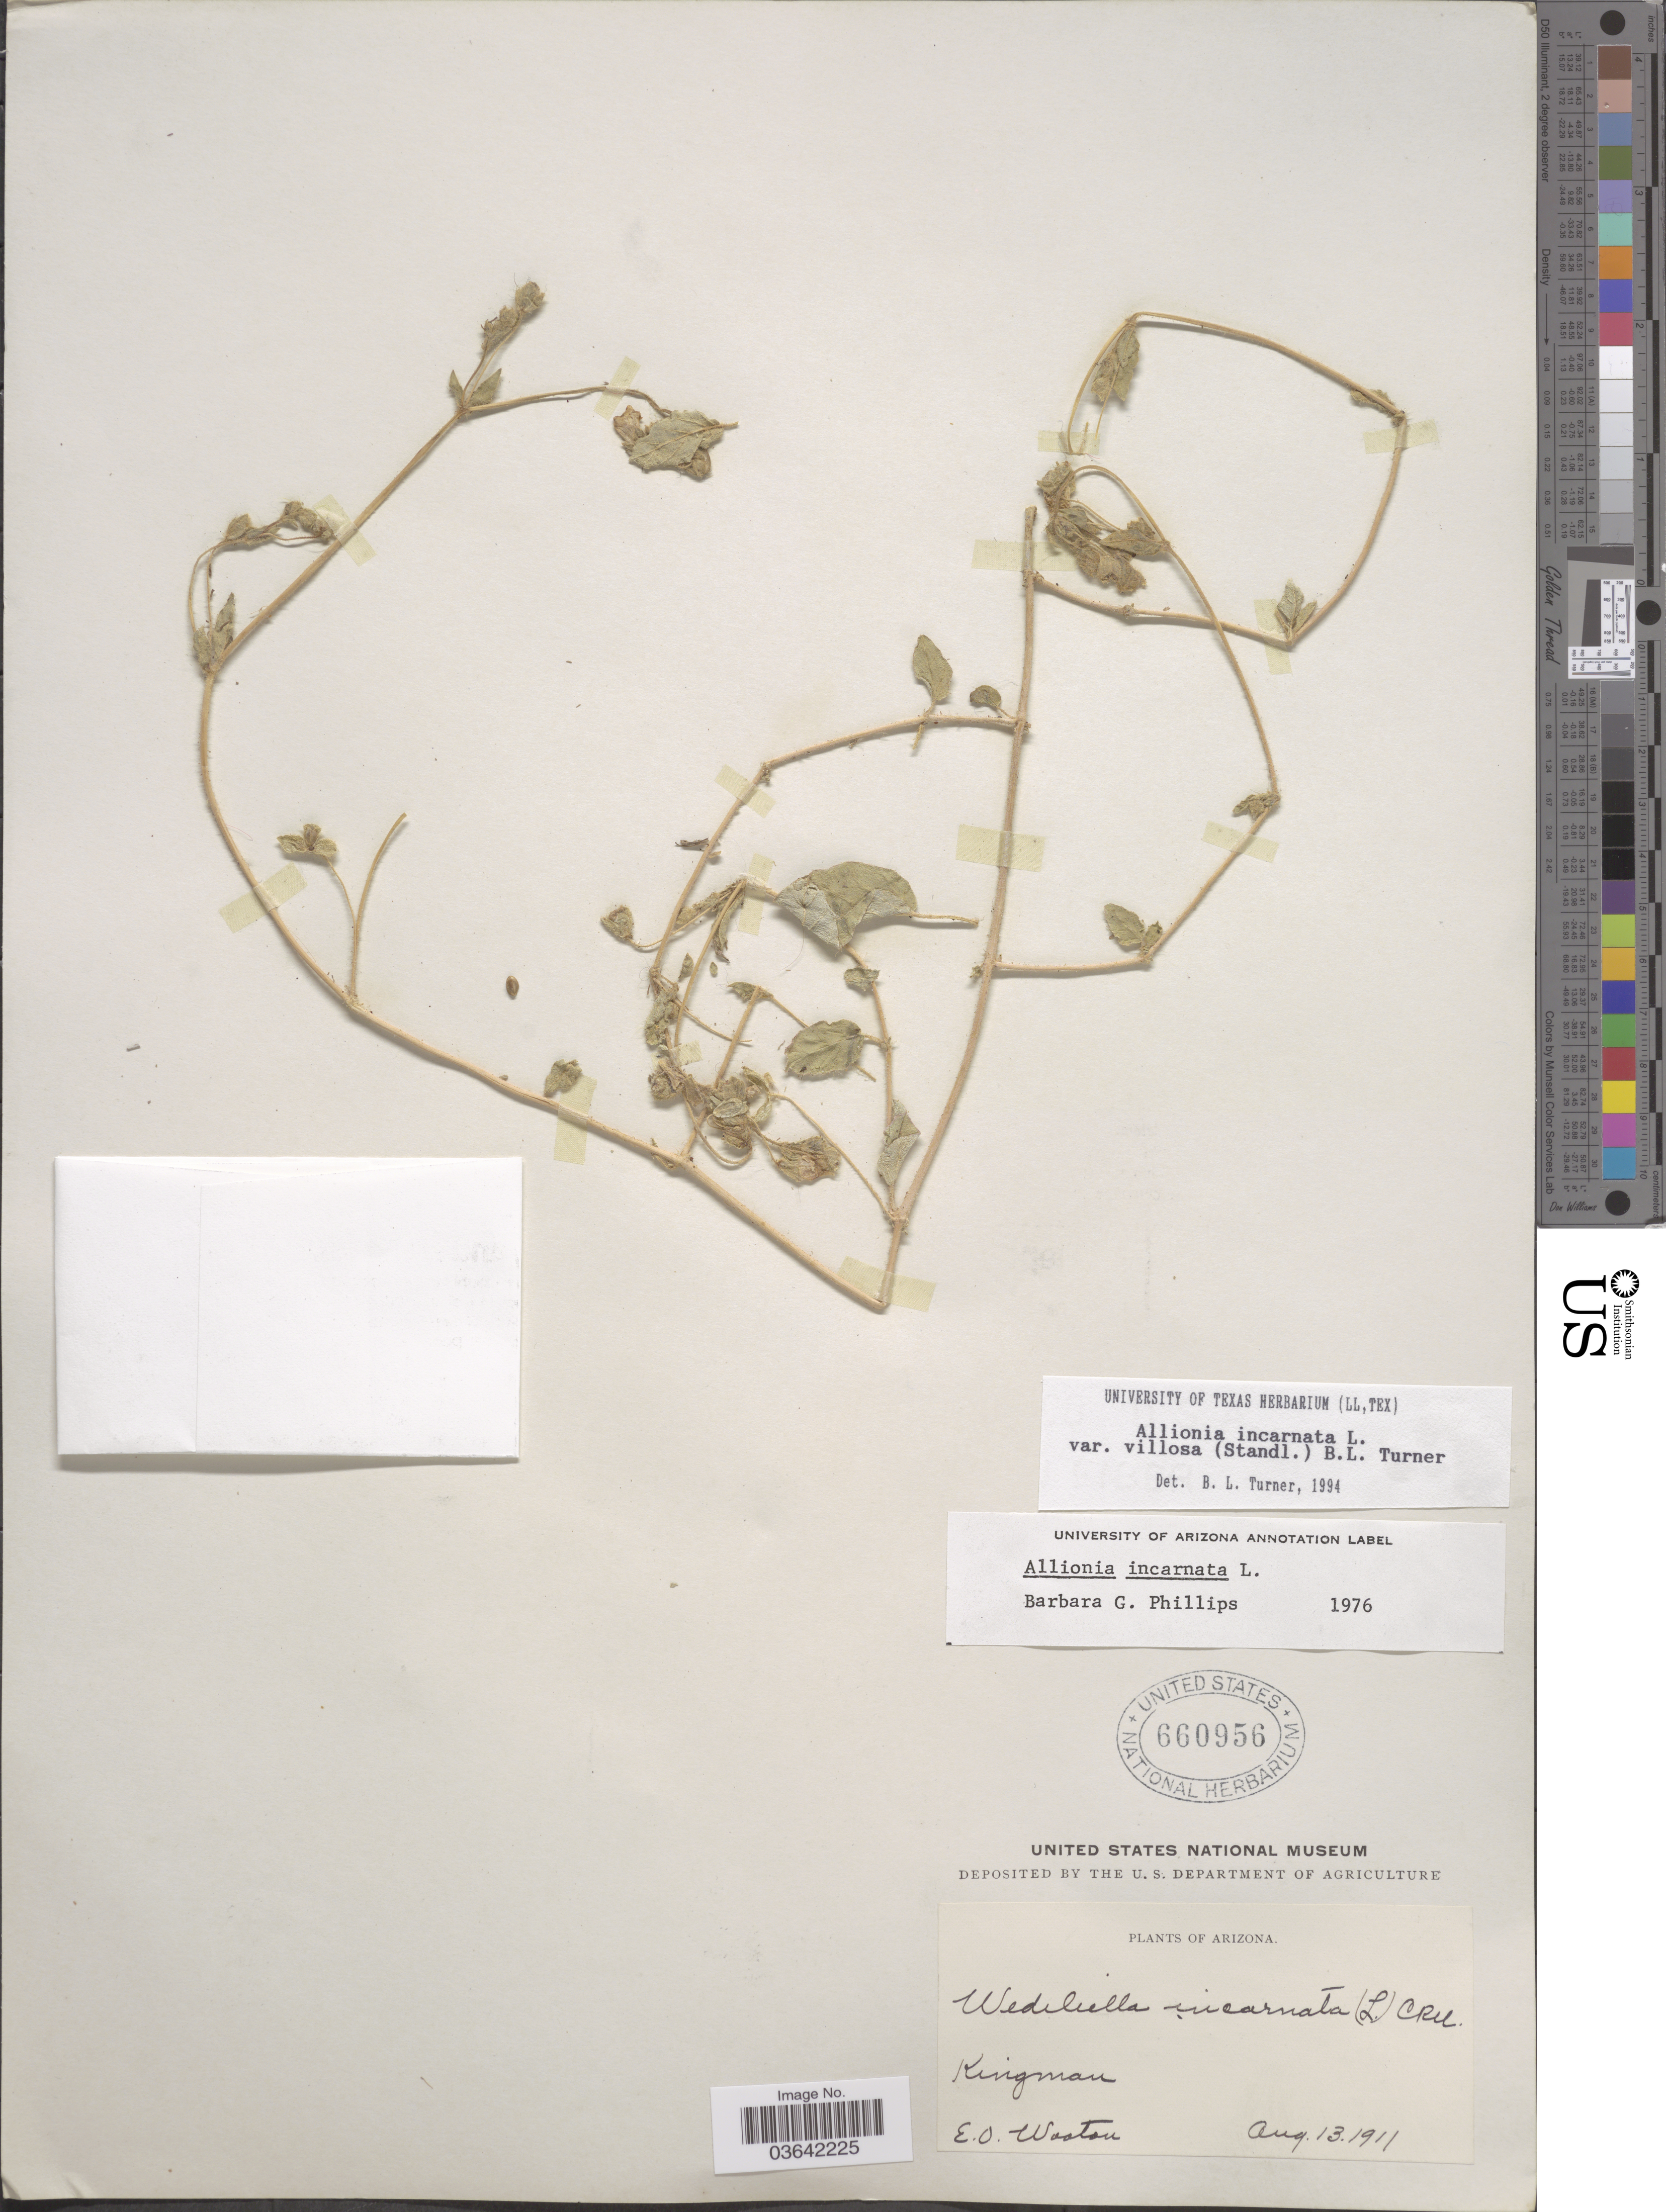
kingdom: Plantae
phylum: Tracheophyta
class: Magnoliopsida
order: Caryophyllales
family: Nyctaginaceae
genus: Allionia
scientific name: Allionia incarnata var. villosa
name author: (Standl.) B.L. Turner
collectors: E. O. Wooton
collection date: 1911-08-13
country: United States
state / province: Arizona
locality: Kingman.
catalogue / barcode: US 660956